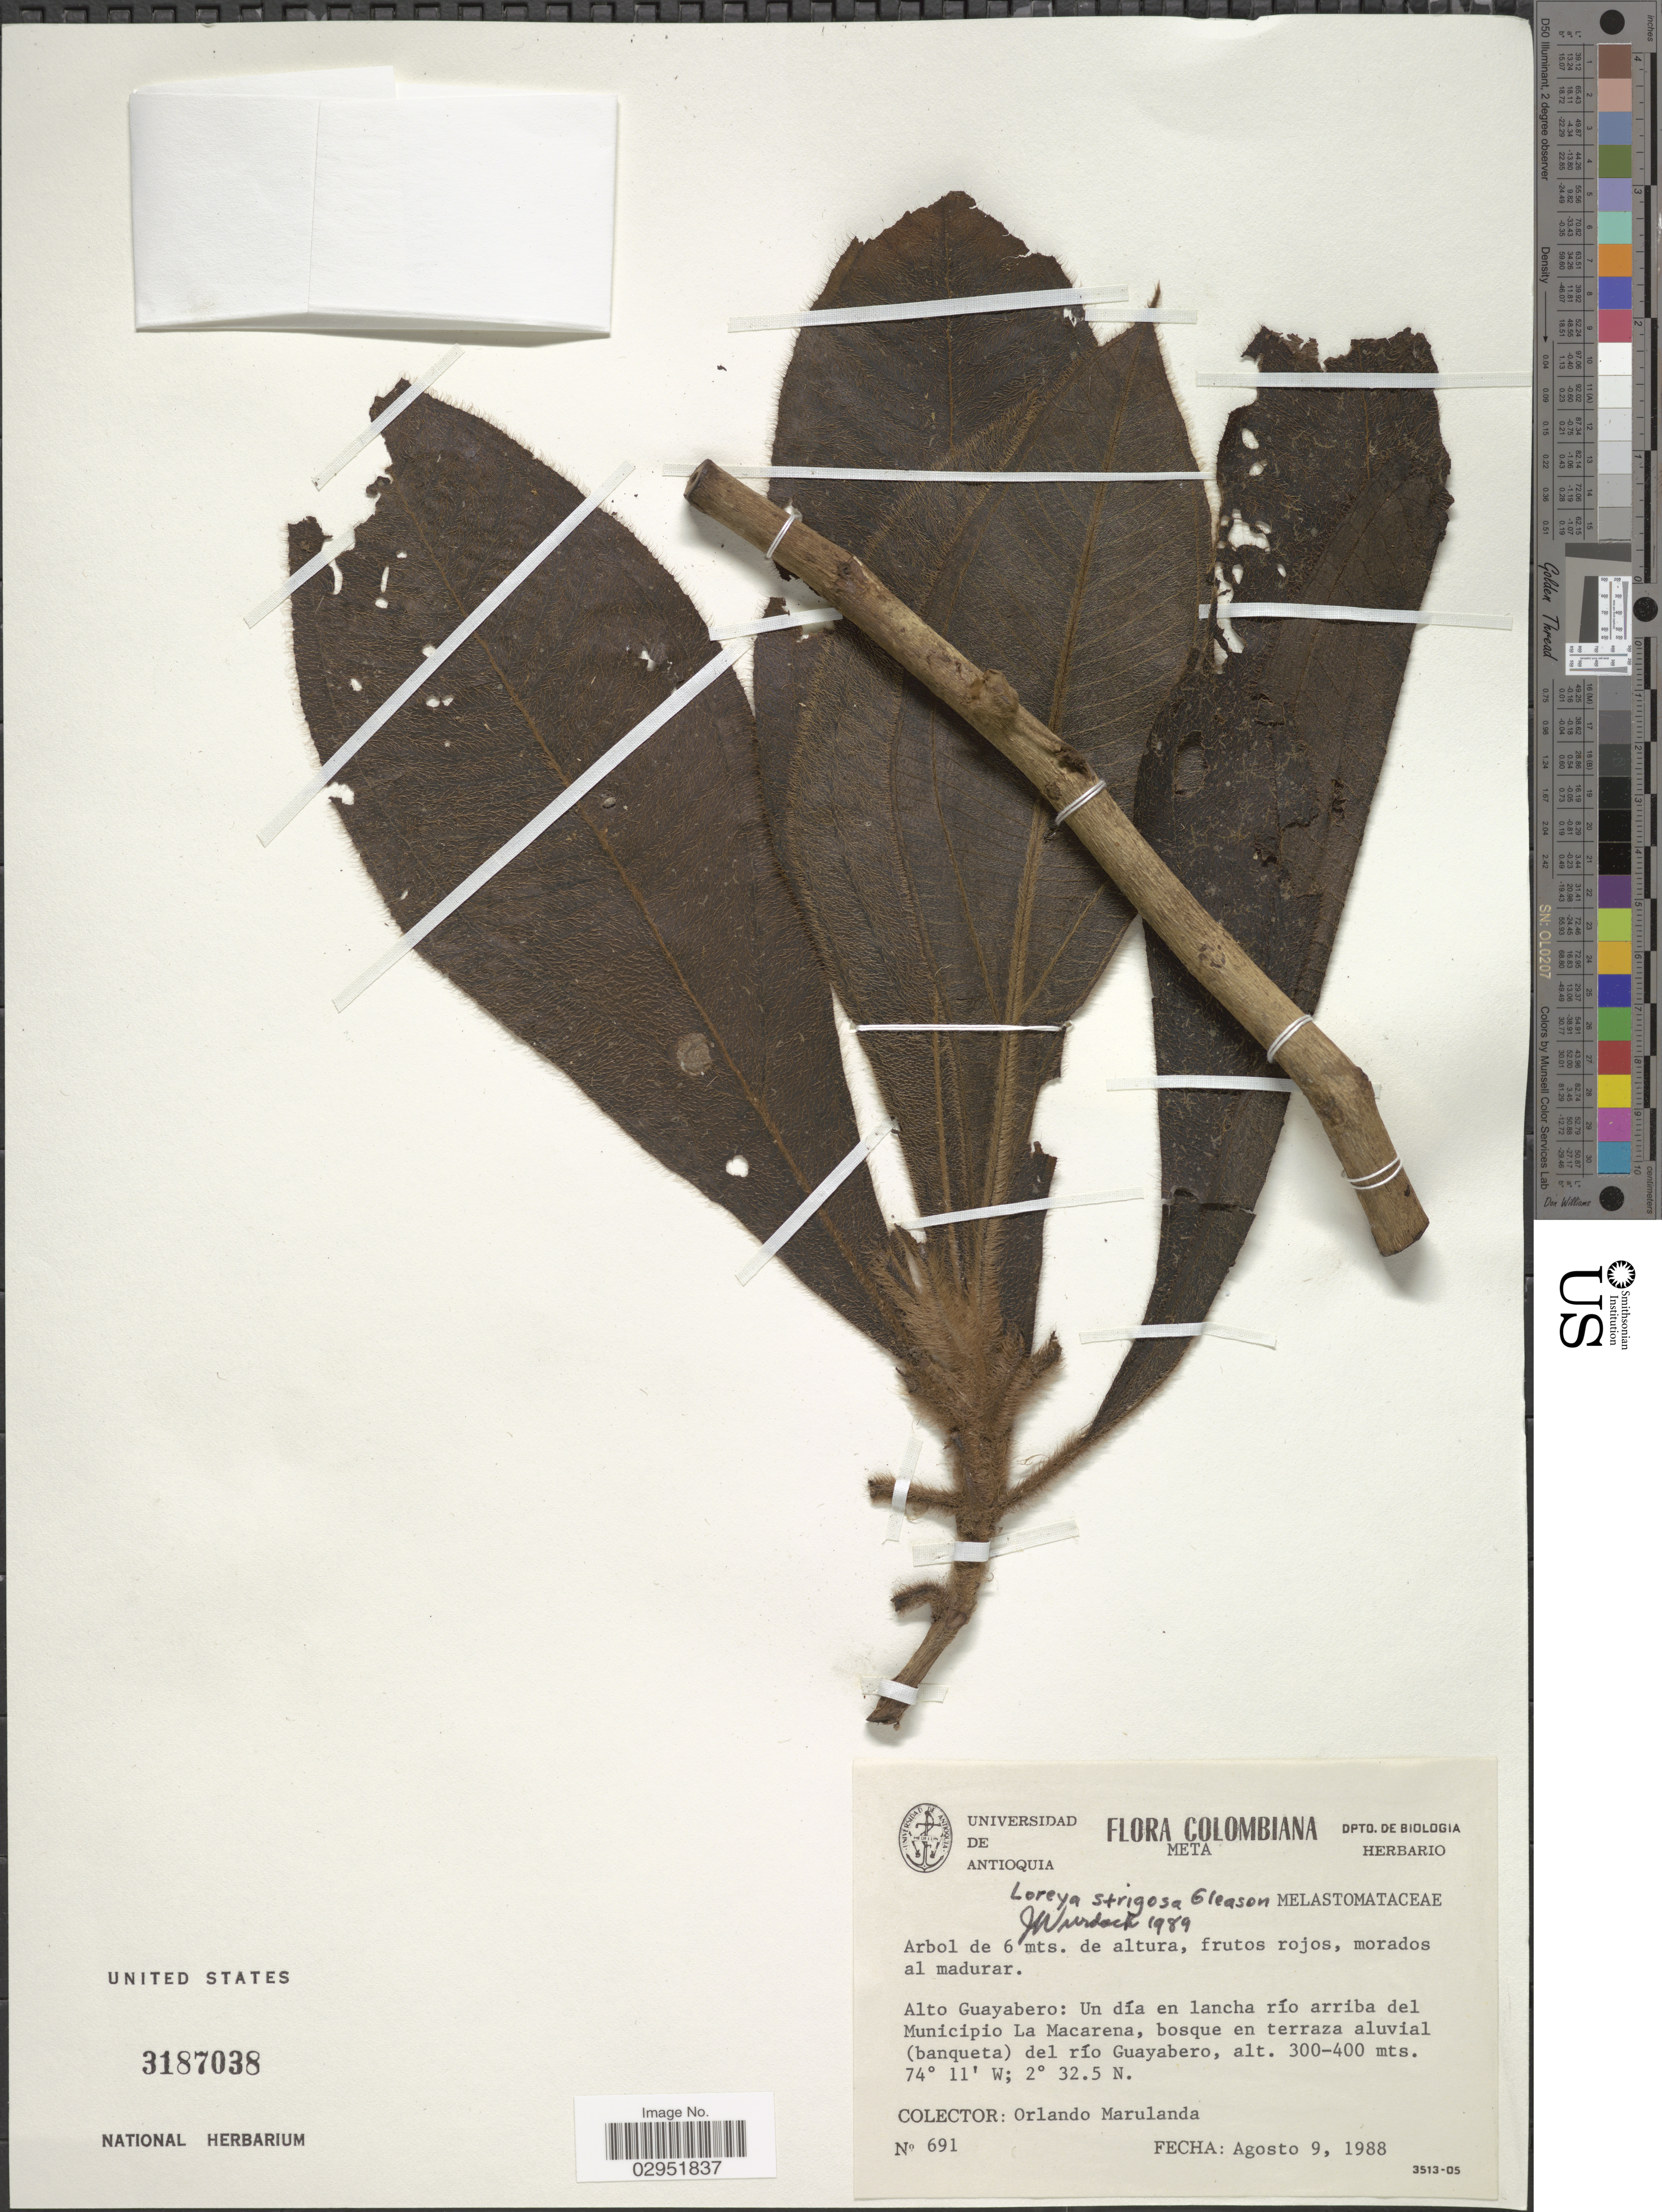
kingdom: Plantae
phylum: Tracheophyta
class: Magnoliopsida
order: Myrtales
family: Melastomataceae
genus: Bellucia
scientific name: Bellucia strigosa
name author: (Gleason) Penneys et al.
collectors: O. Marulanda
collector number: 691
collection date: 1988-08-09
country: Colombia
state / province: Meta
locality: Alto Guayabero: Un día en lancha río arriba del Municipio La Macarena, bosque en terraza aluvial (banqueta) del río Guayabero.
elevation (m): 300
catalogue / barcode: US 3187038